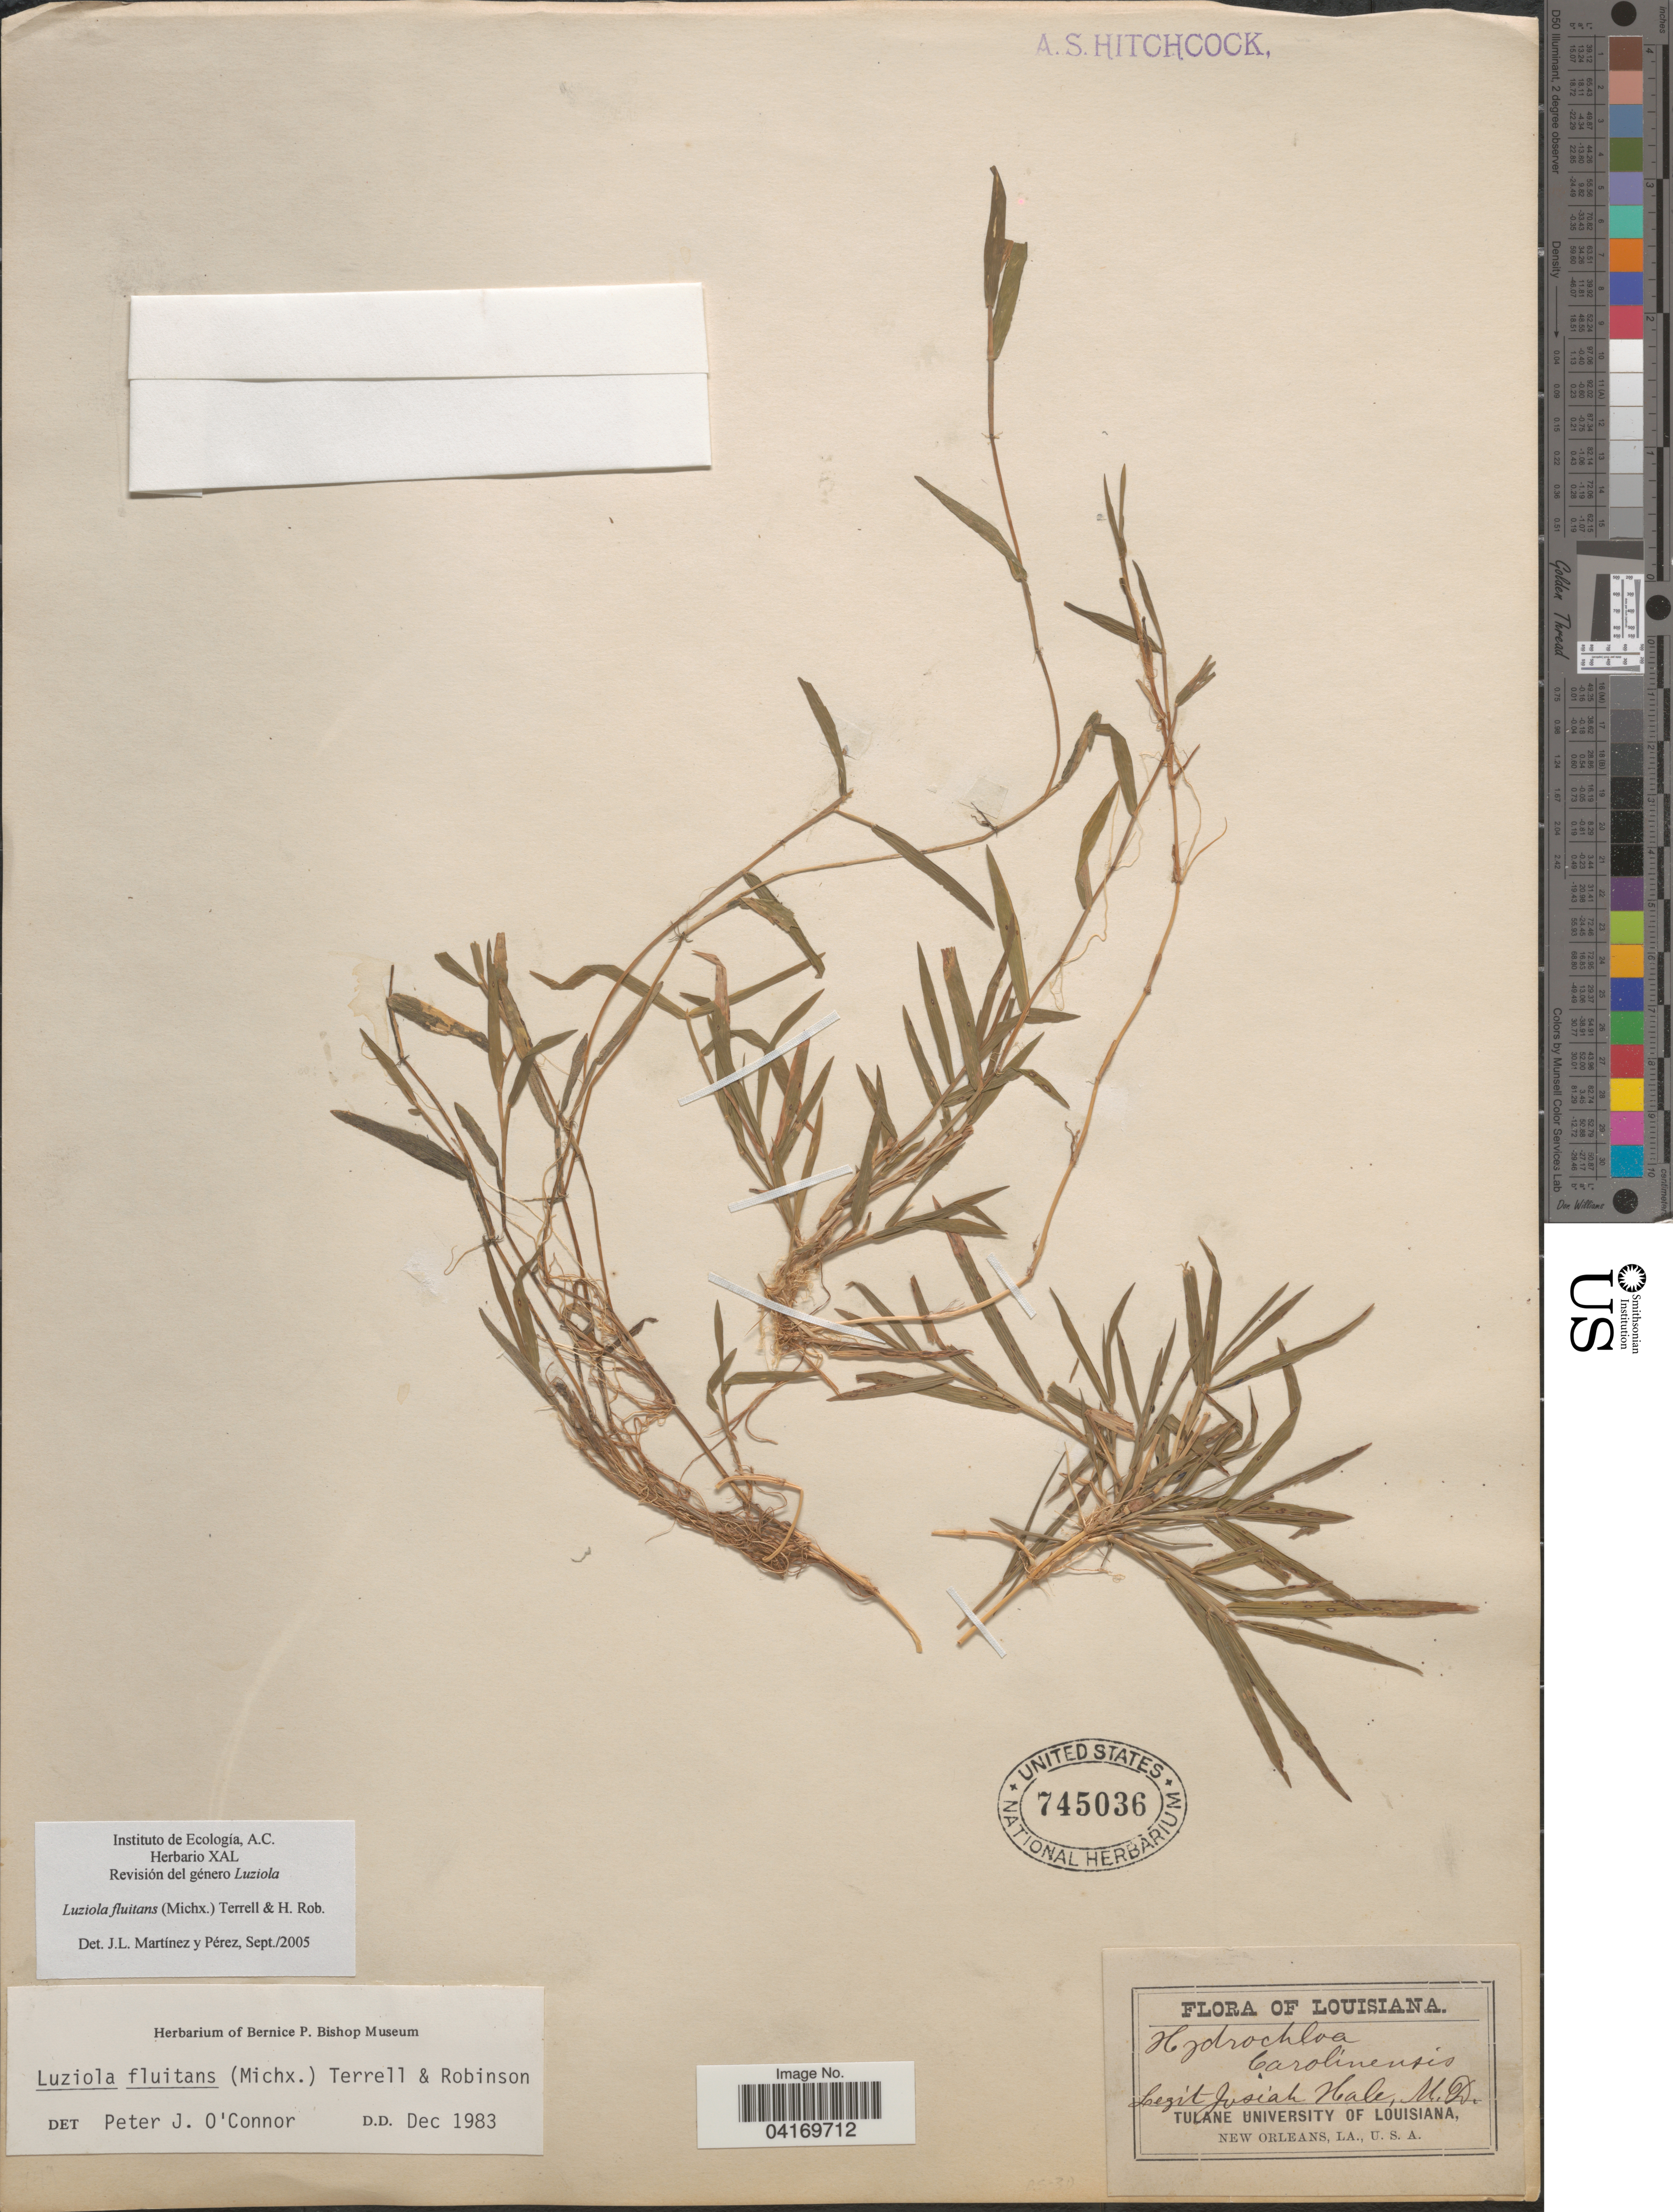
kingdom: Plantae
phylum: Tracheophyta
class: Liliopsida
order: Poales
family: Poaceae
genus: Luziola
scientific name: Luziola fluitans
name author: (Michx.) Terrell & H. Rob.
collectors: J. Hale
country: United States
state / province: Louisiana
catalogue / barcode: US 745036